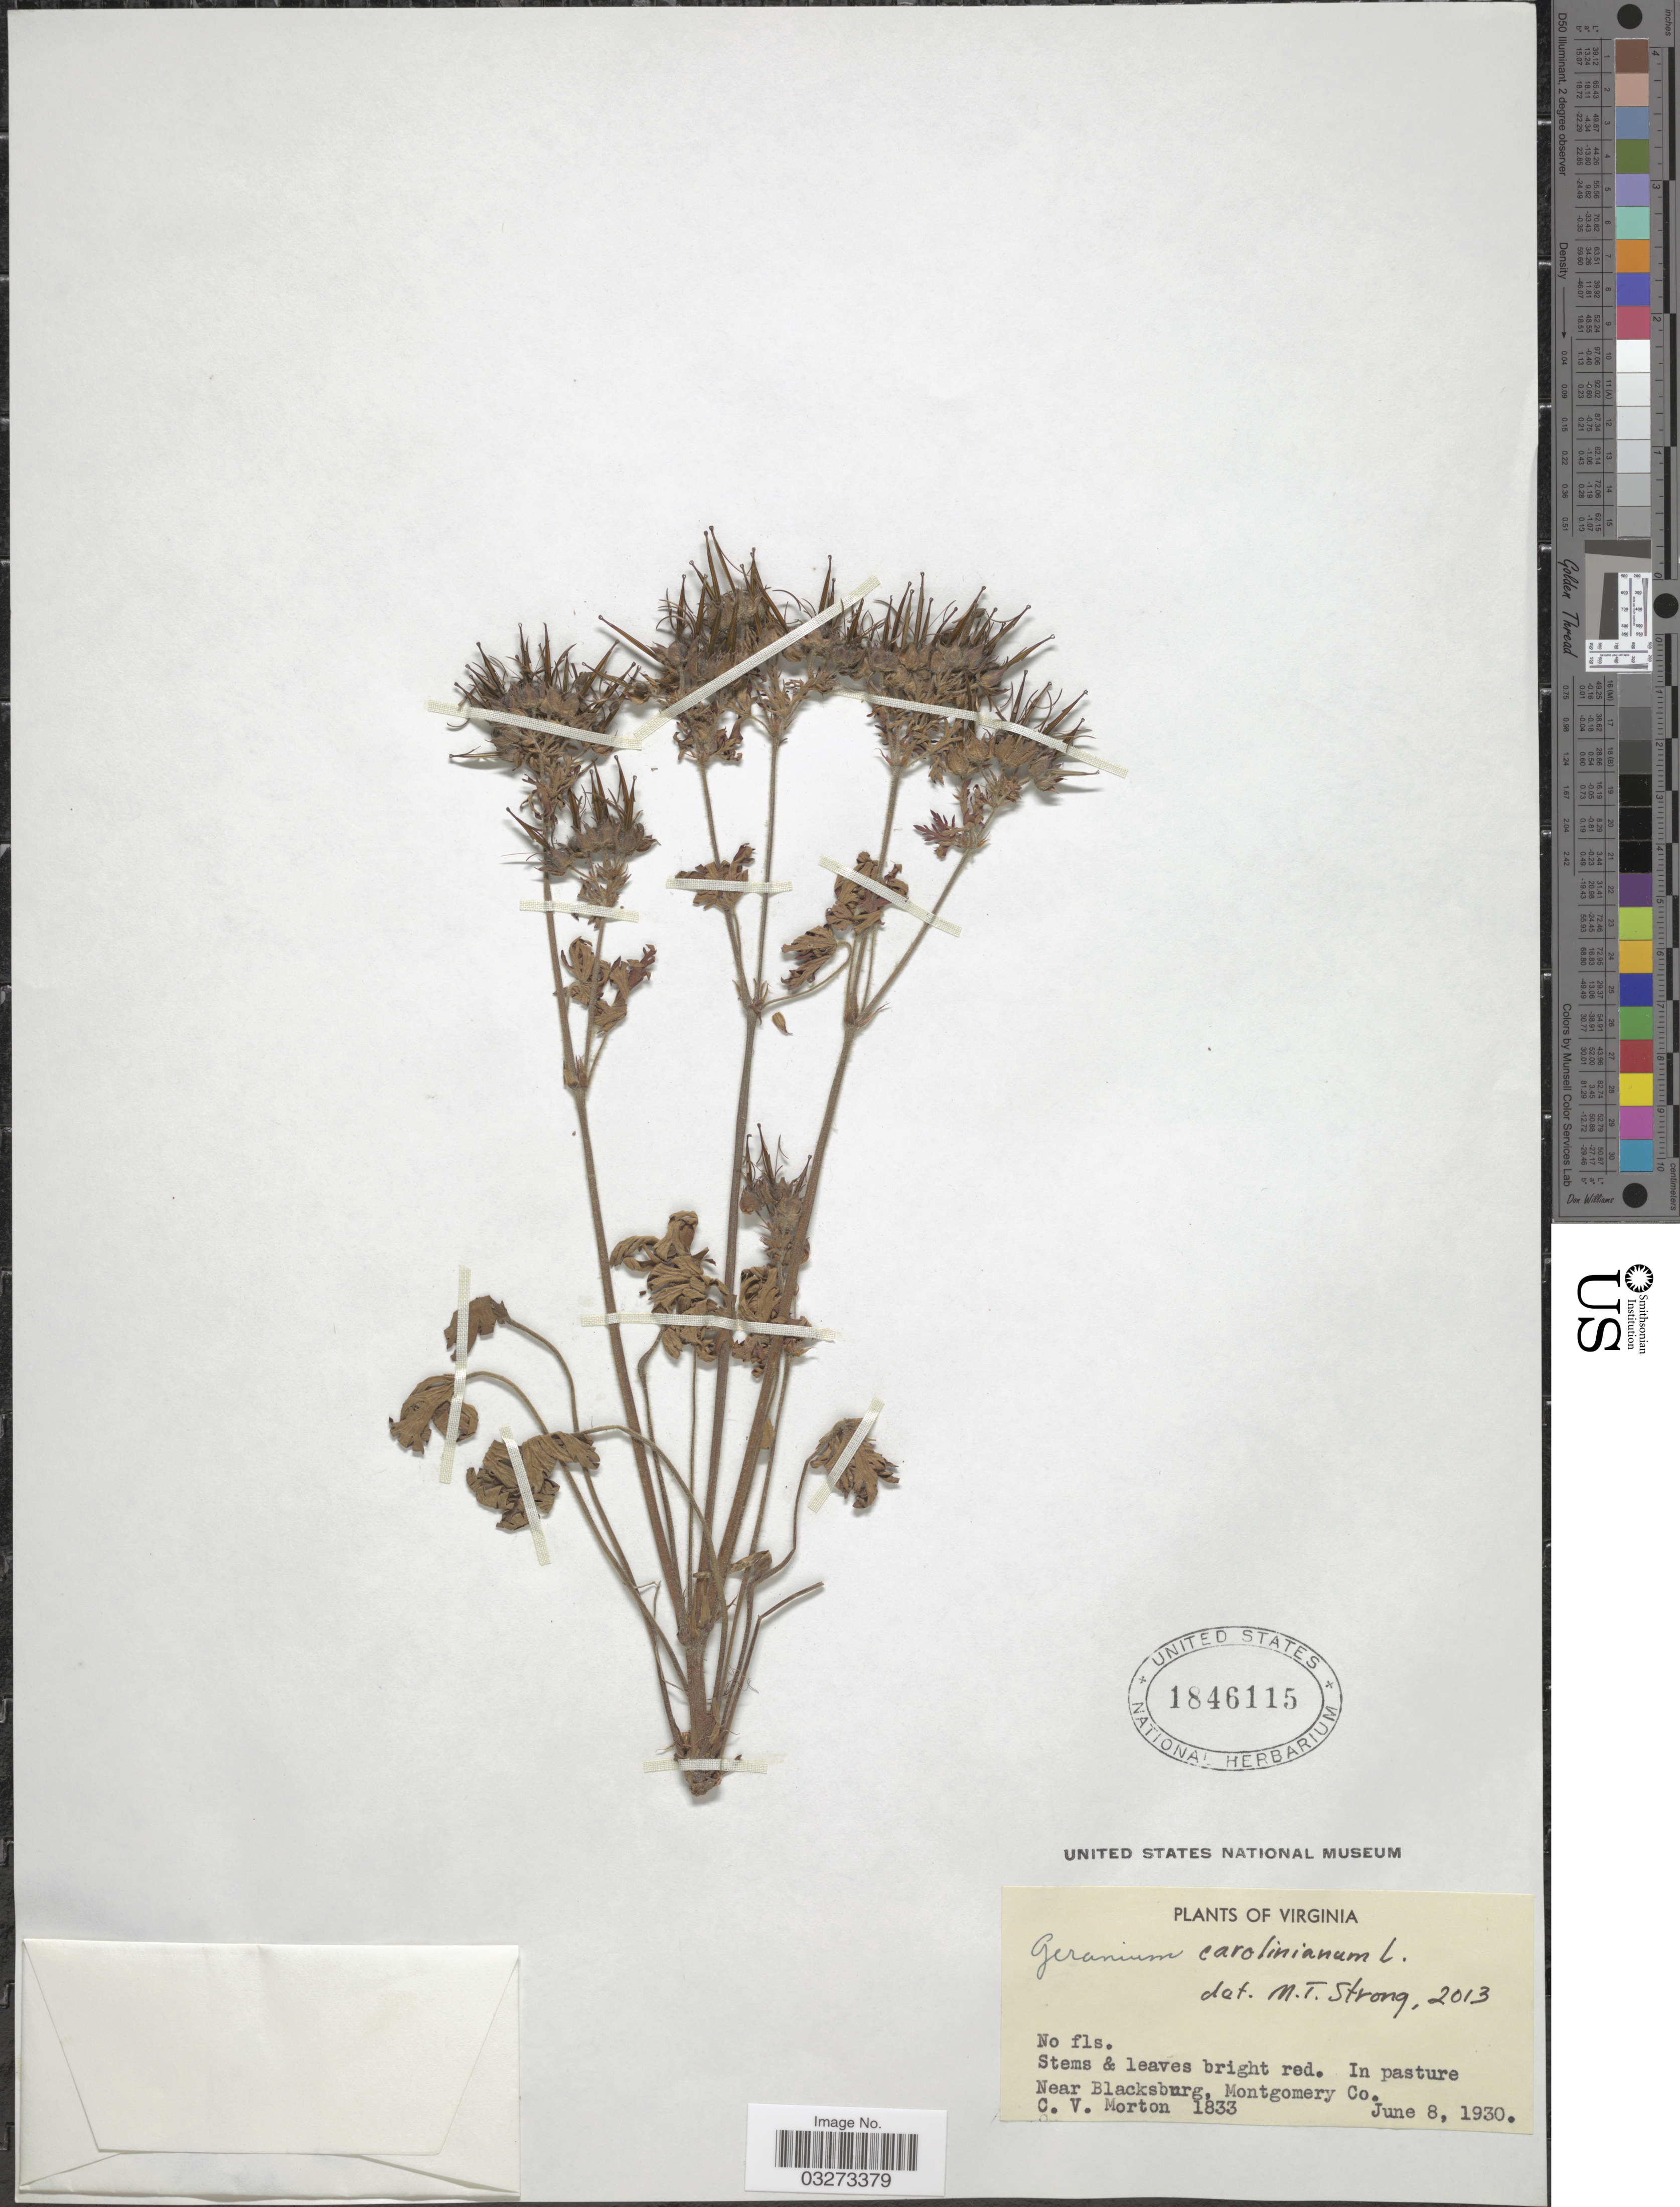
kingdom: Plantae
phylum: Tracheophyta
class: Magnoliopsida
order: Geraniales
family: Geraniaceae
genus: Geranium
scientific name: Geranium carolinianum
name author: L.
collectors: C. V. Morton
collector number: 1833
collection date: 1930-06-08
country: United States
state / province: Virginia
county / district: Montgomery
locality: Near Blacksburg, Montgomery Co.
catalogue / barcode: US 1846115